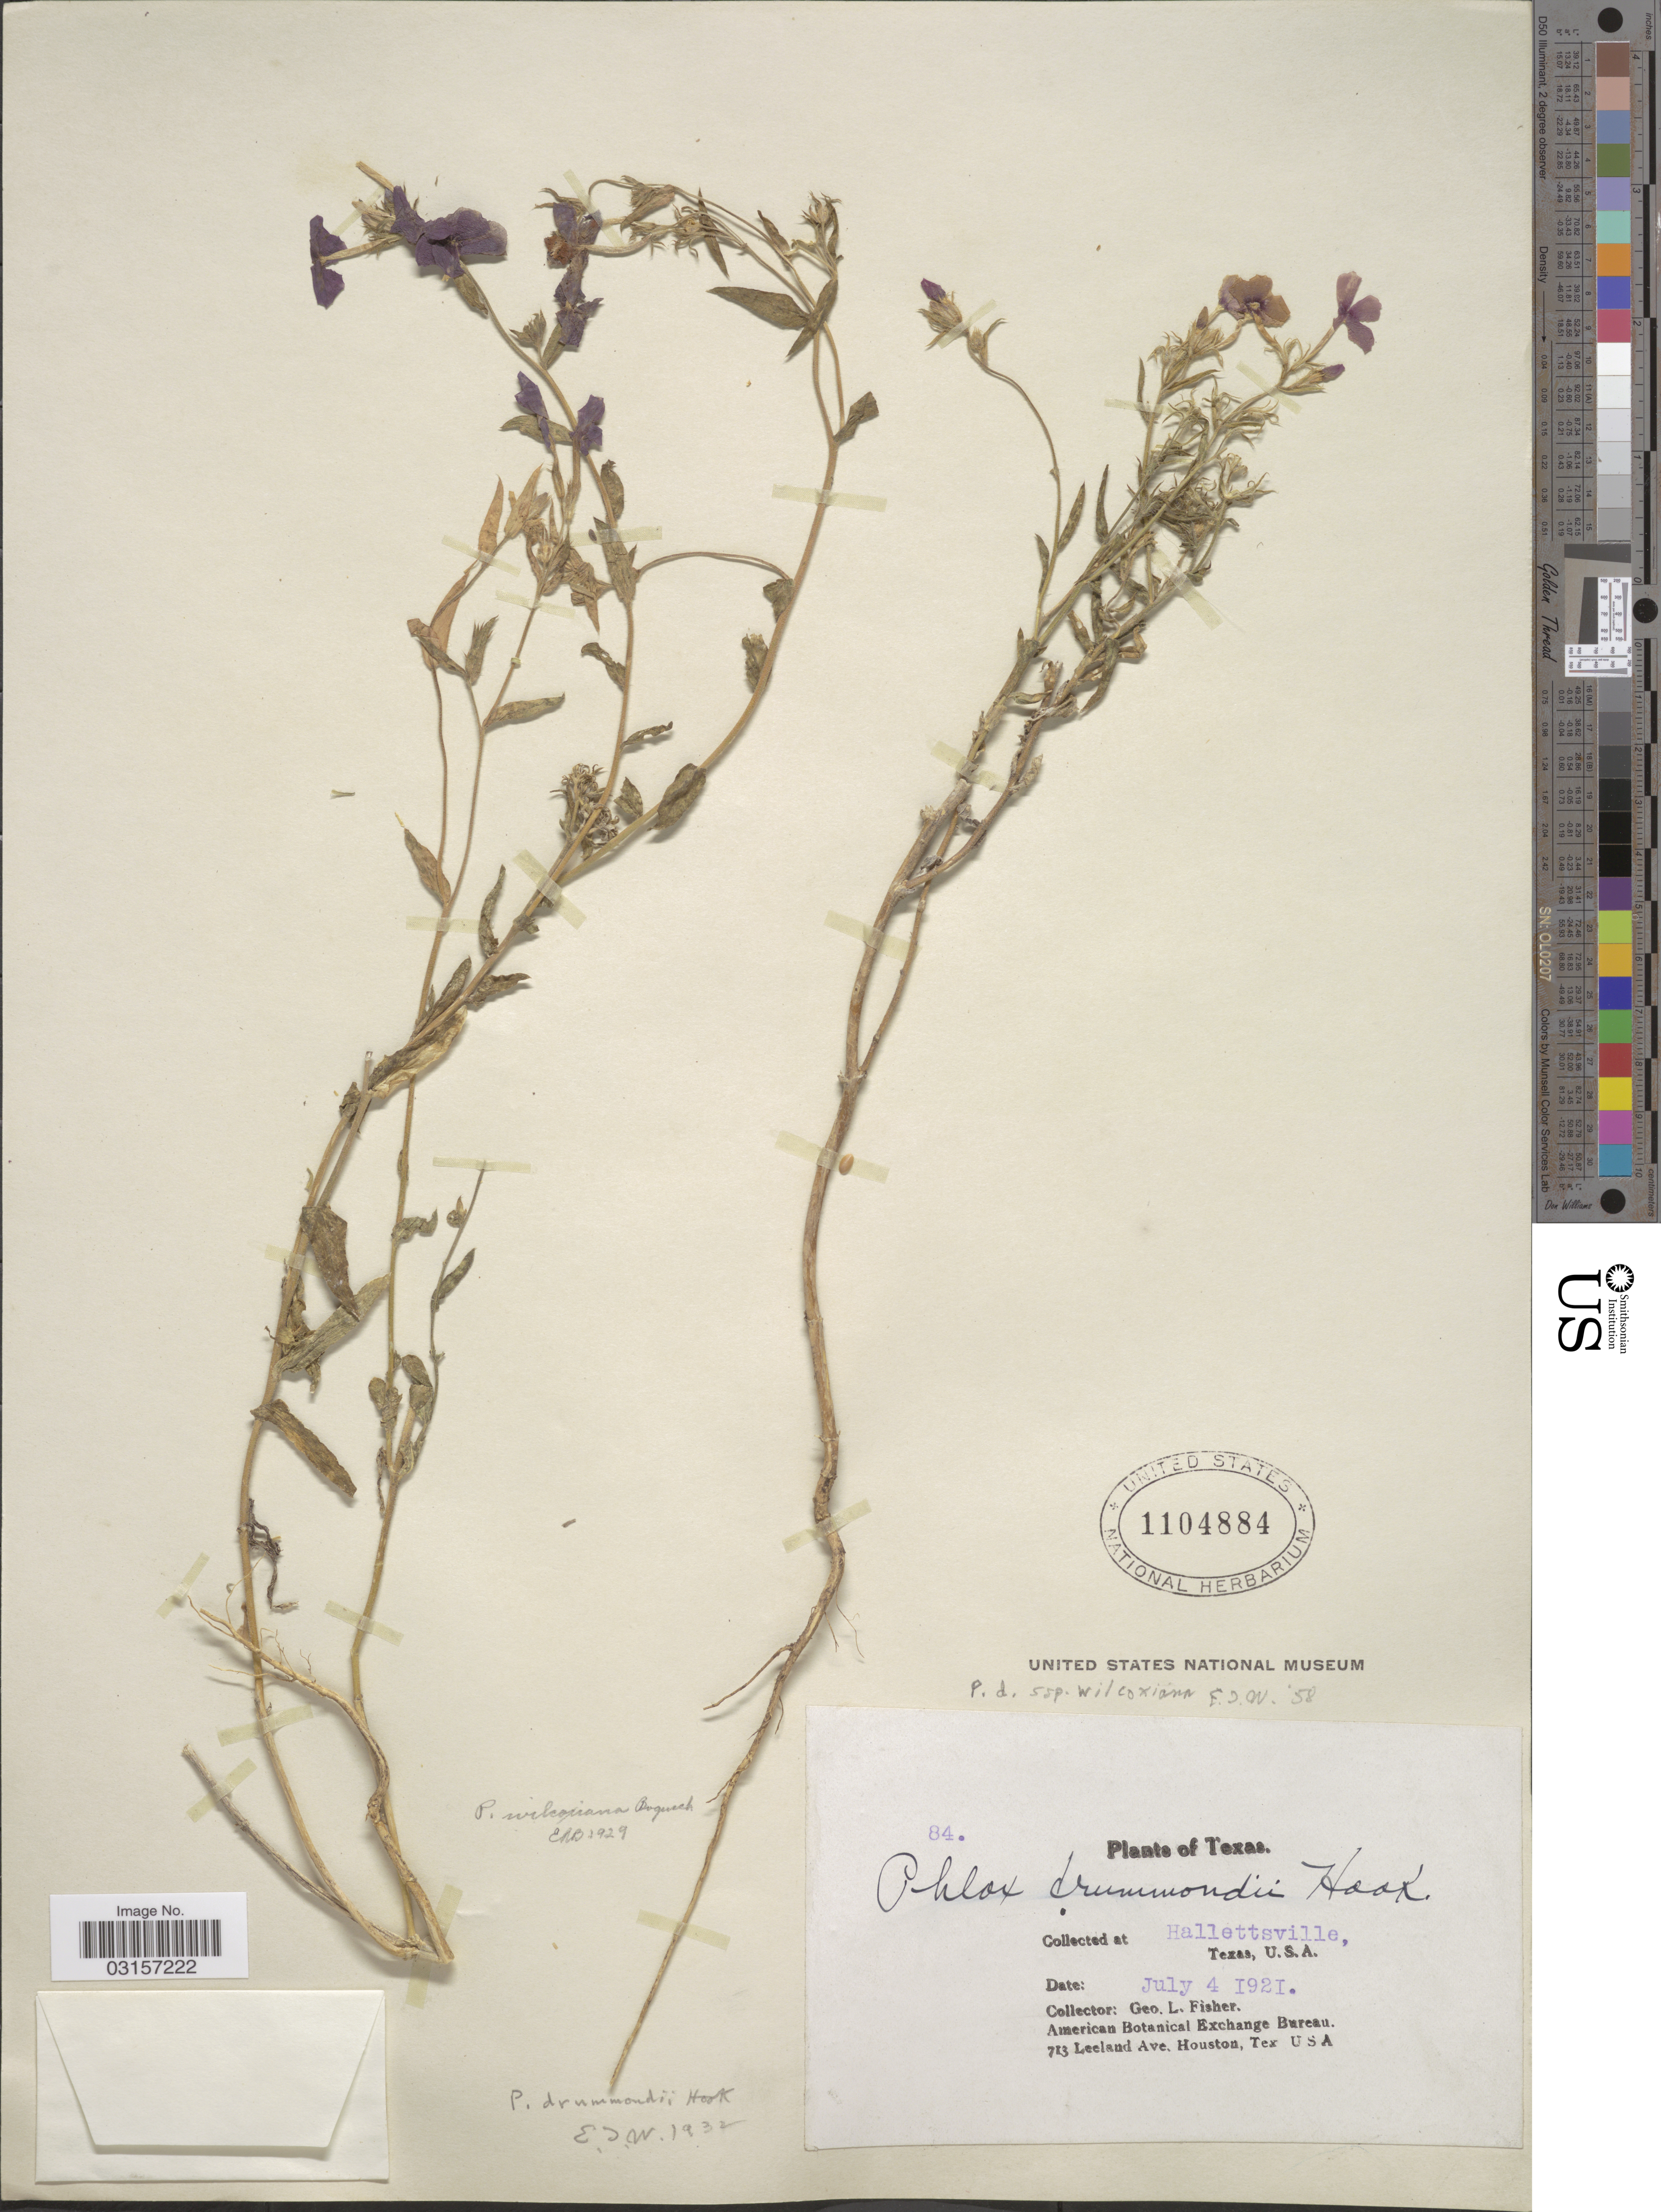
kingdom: Plantae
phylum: Tracheophyta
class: Magnoliopsida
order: Ericales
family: Polemoniaceae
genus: Phlox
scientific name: Phlox drummondii subsp. wilcoxiana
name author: Wherry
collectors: G. L. Fisher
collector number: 84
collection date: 1921-07-04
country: United States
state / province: Texas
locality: Hallettsville, Texas.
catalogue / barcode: US 1104884